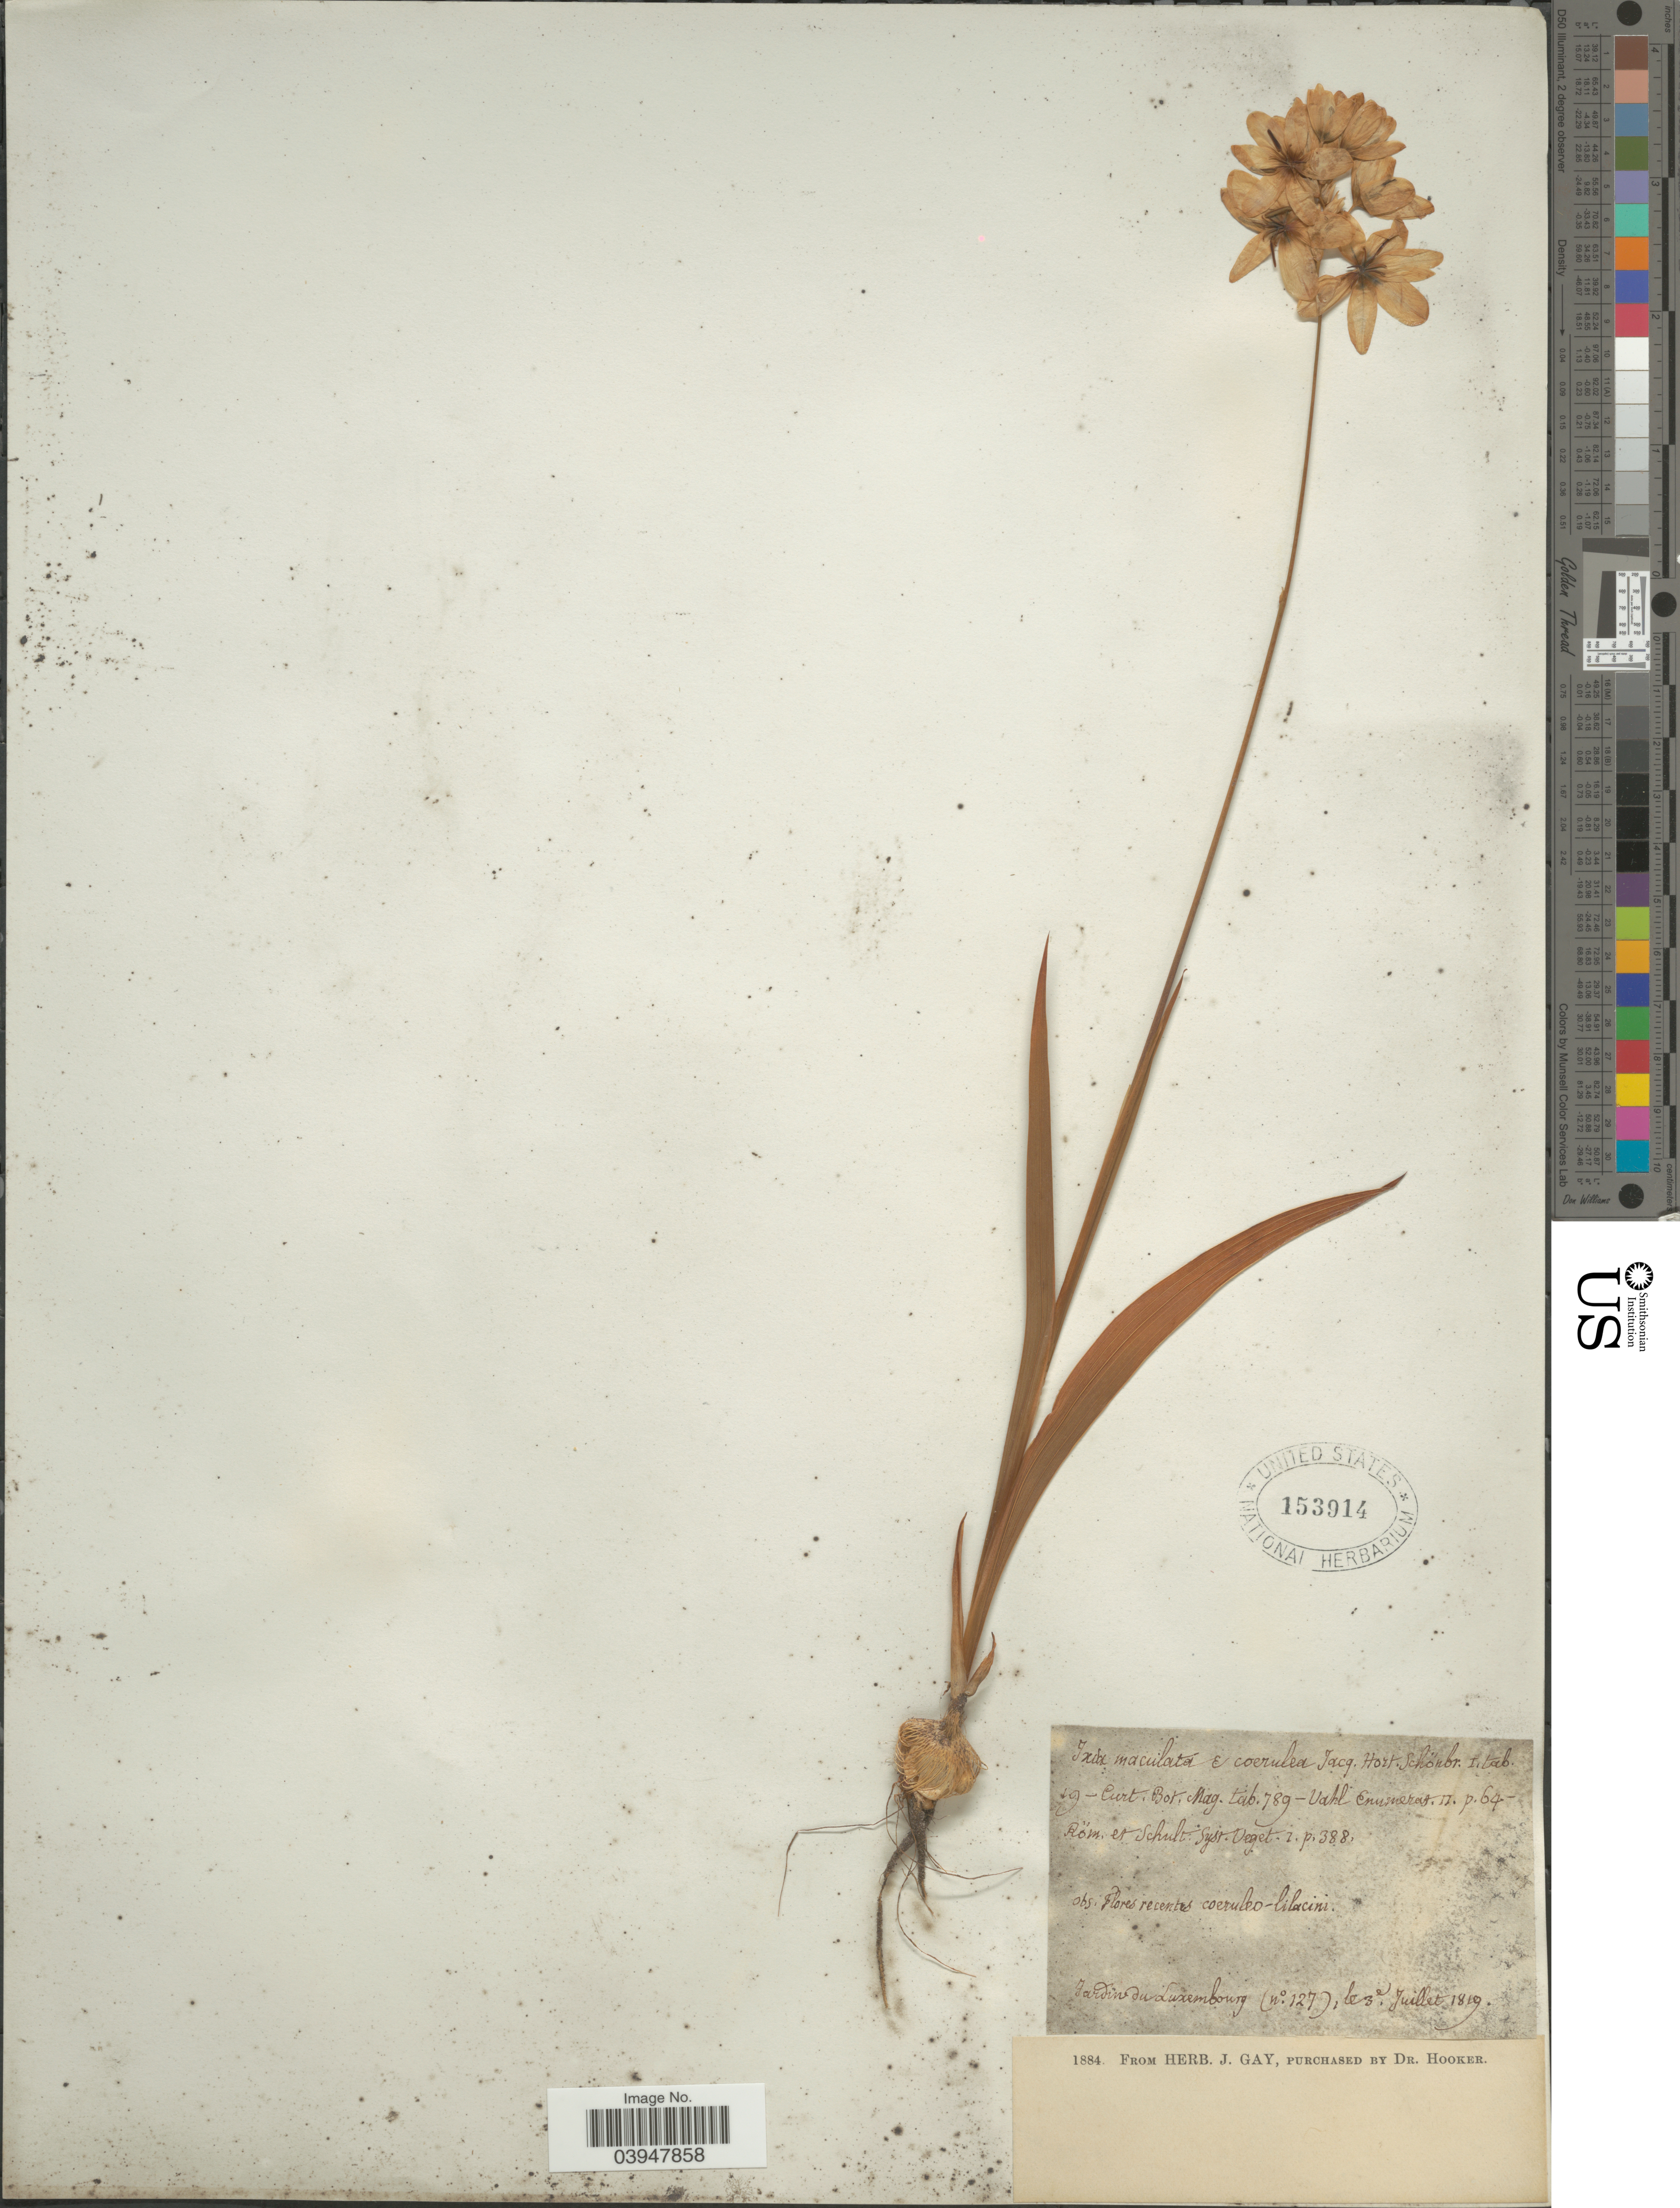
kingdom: Plantae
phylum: Tracheophyta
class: Liliopsida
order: Asparagales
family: Iridaceae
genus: Ixia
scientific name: Ixia maculata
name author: L.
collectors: ex herb. J. Gay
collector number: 127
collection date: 1819-07-03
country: Luxembourg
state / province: Luxembourg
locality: Jardine du Luxembourg.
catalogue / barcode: US 153914